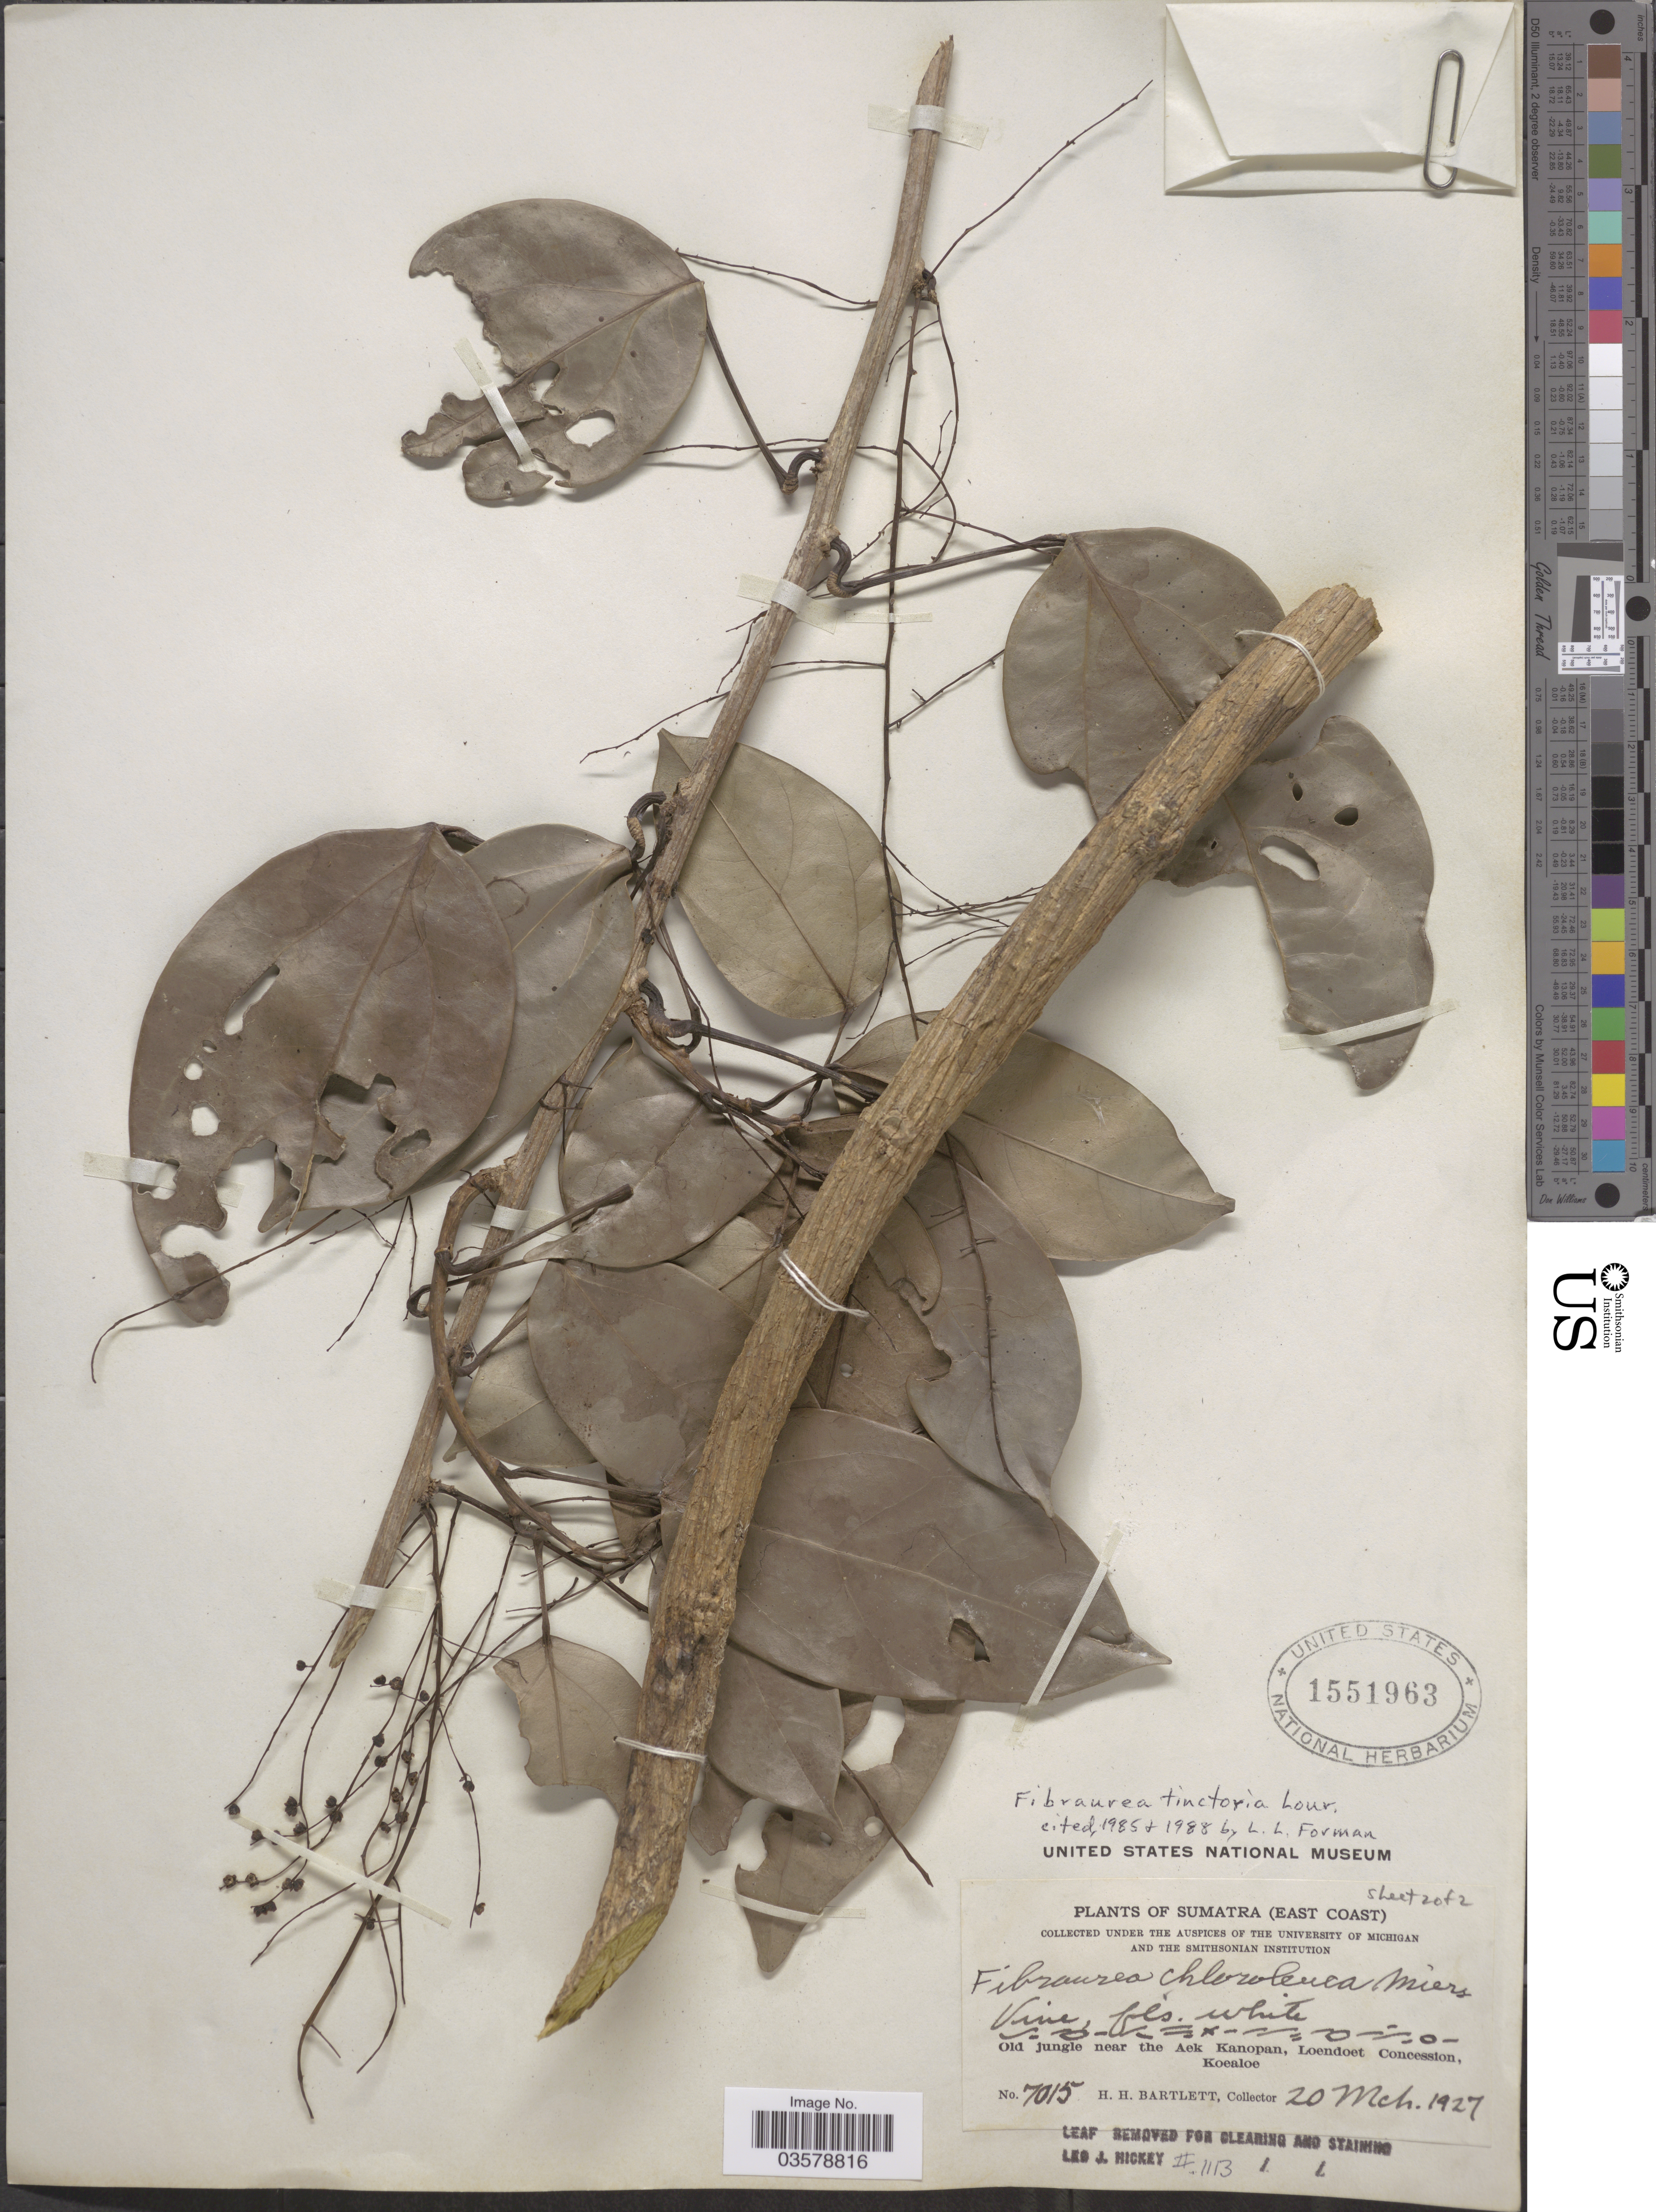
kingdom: Plantae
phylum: Tracheophyta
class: Magnoliopsida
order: Ranunculales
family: Menispermaceae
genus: Fibraurea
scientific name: Fibraurea tinctoria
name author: Lour.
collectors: H. H. Bartlett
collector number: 7015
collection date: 1927-03-20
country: Indonesia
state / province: Sumatra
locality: Sumatra (East Coast). Old jungle near the Aek Kanopan, Loendoet Concession, Koealoe.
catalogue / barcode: US 1551963